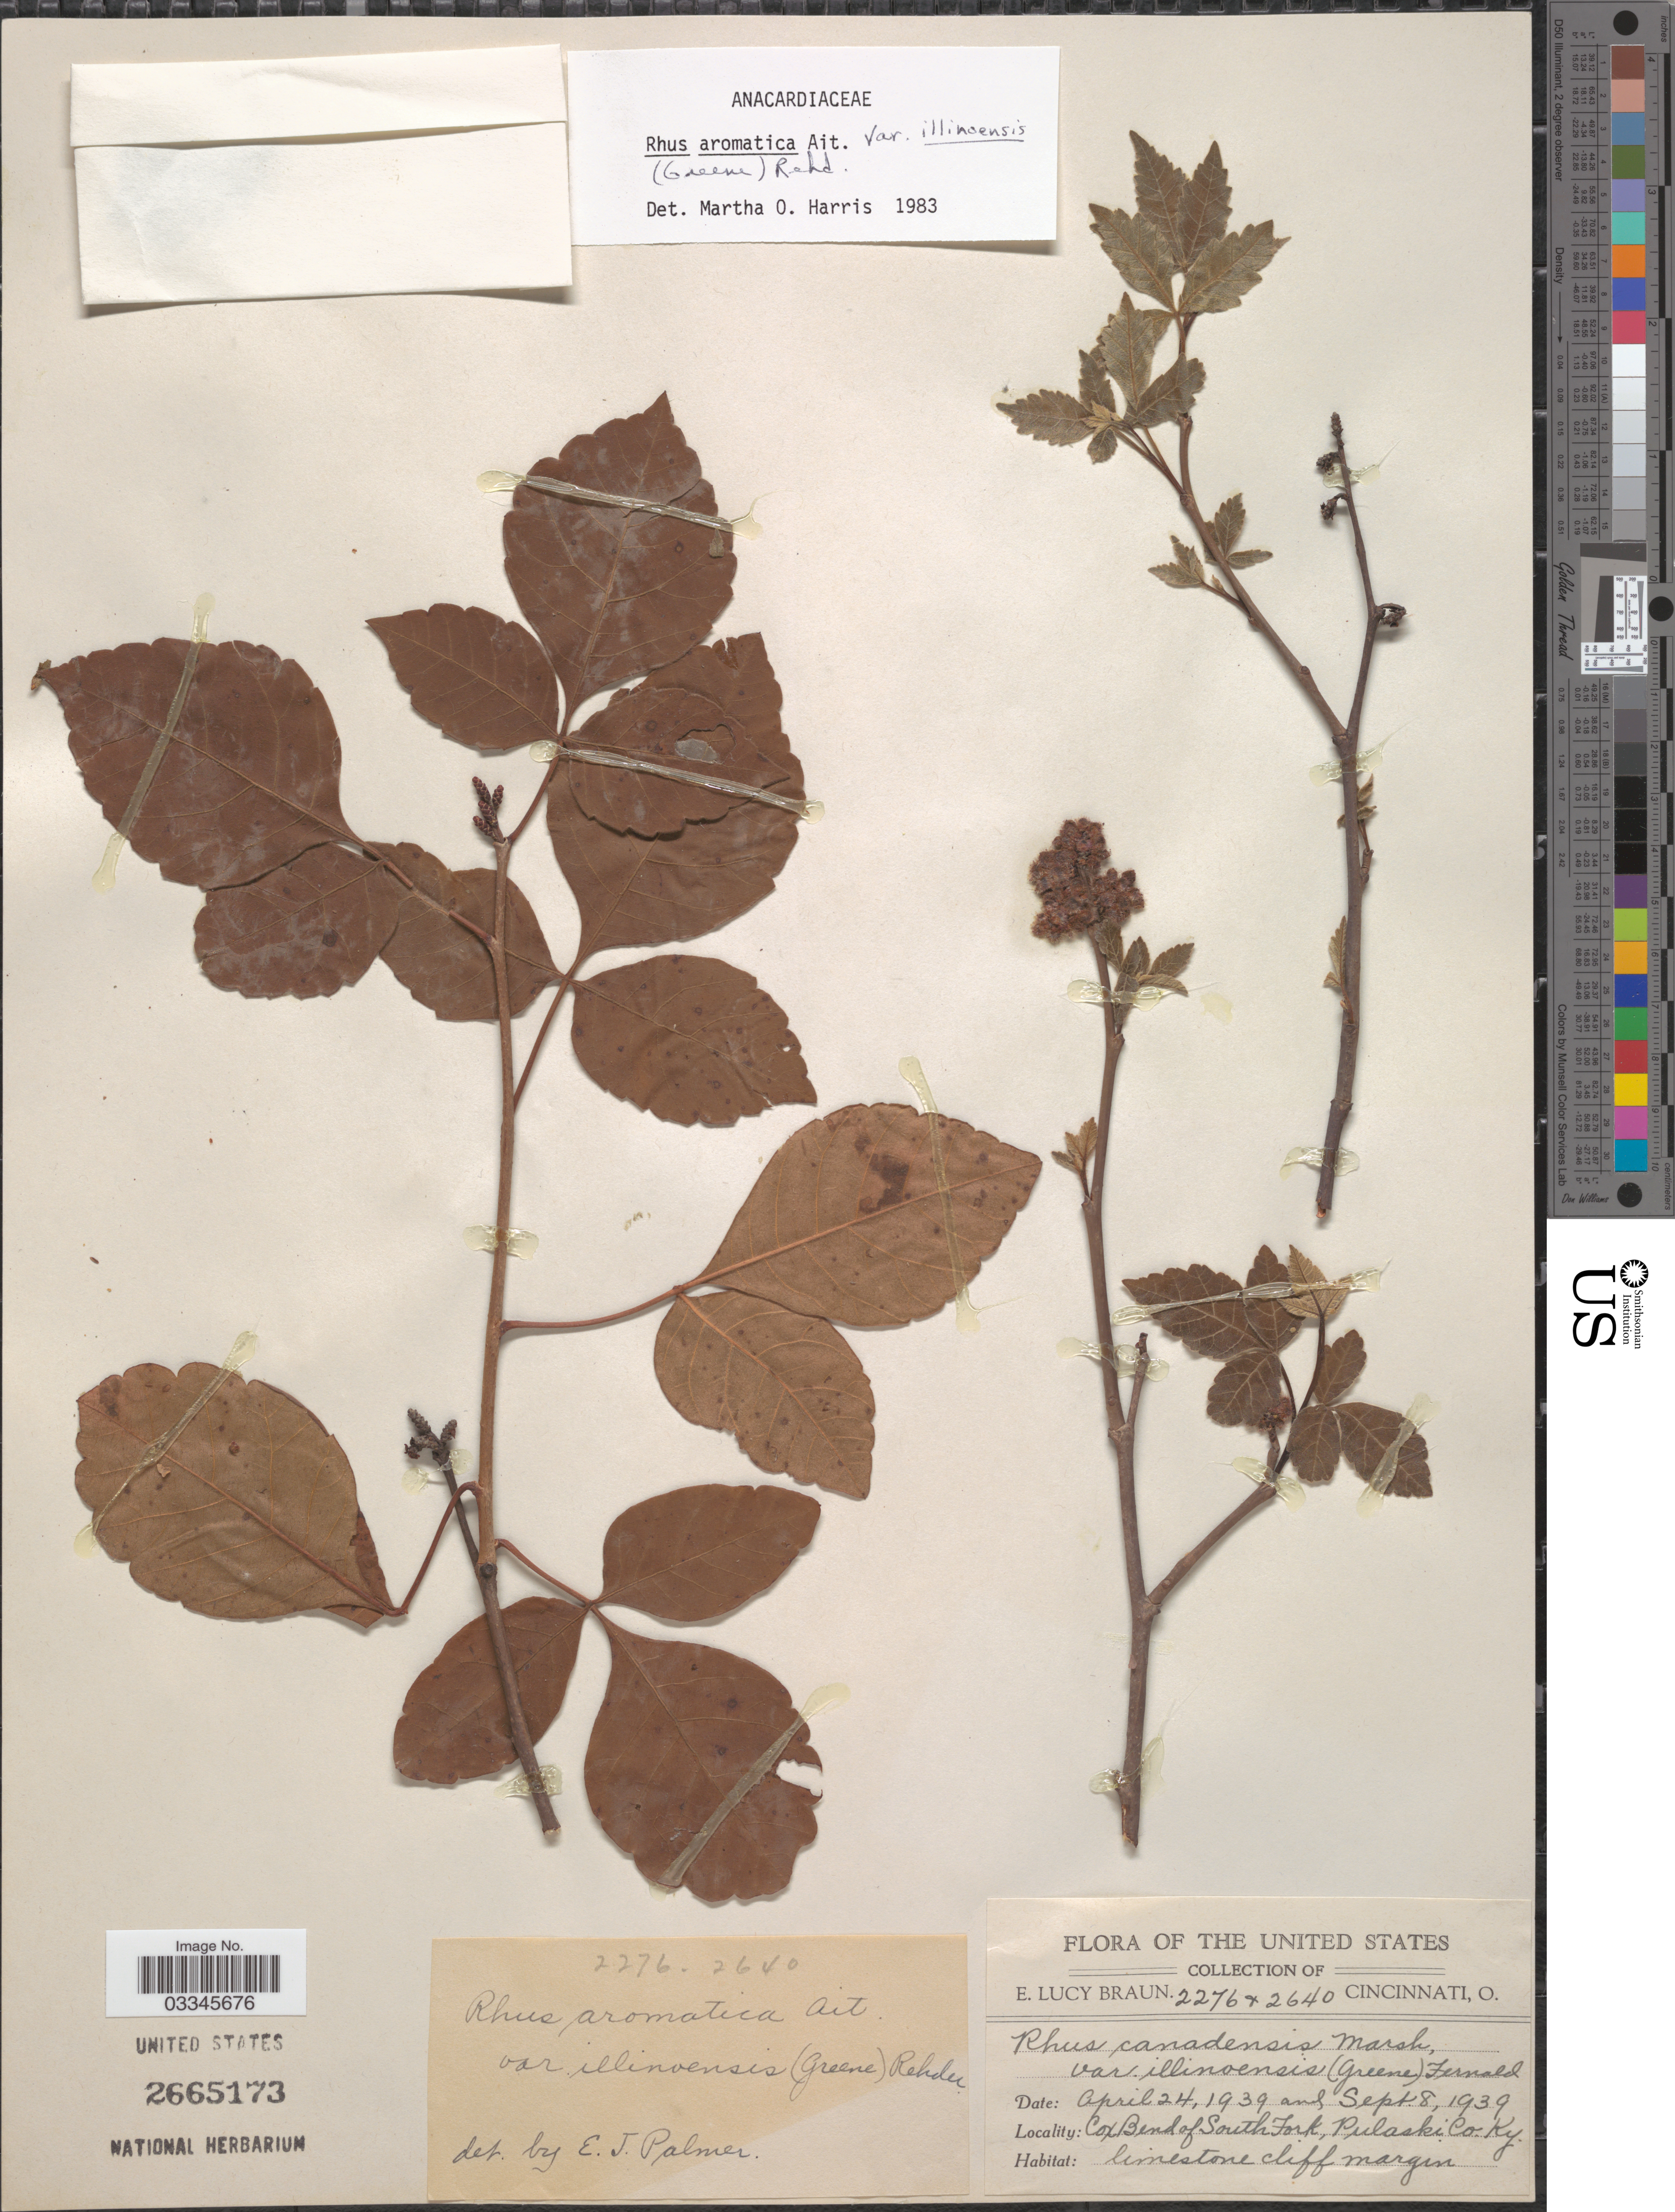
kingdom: Plantae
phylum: Tracheophyta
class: Magnoliopsida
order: Sapindales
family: Anacardiaceae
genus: Rhus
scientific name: Rhus aromatica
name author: Aiton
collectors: E. L. Braun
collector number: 2276/ 2640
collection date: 1939-04-24/1939-09-08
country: United States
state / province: Kentucky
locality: Cox Bend of South Fork, Pulaski Co.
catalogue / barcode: US 2665173